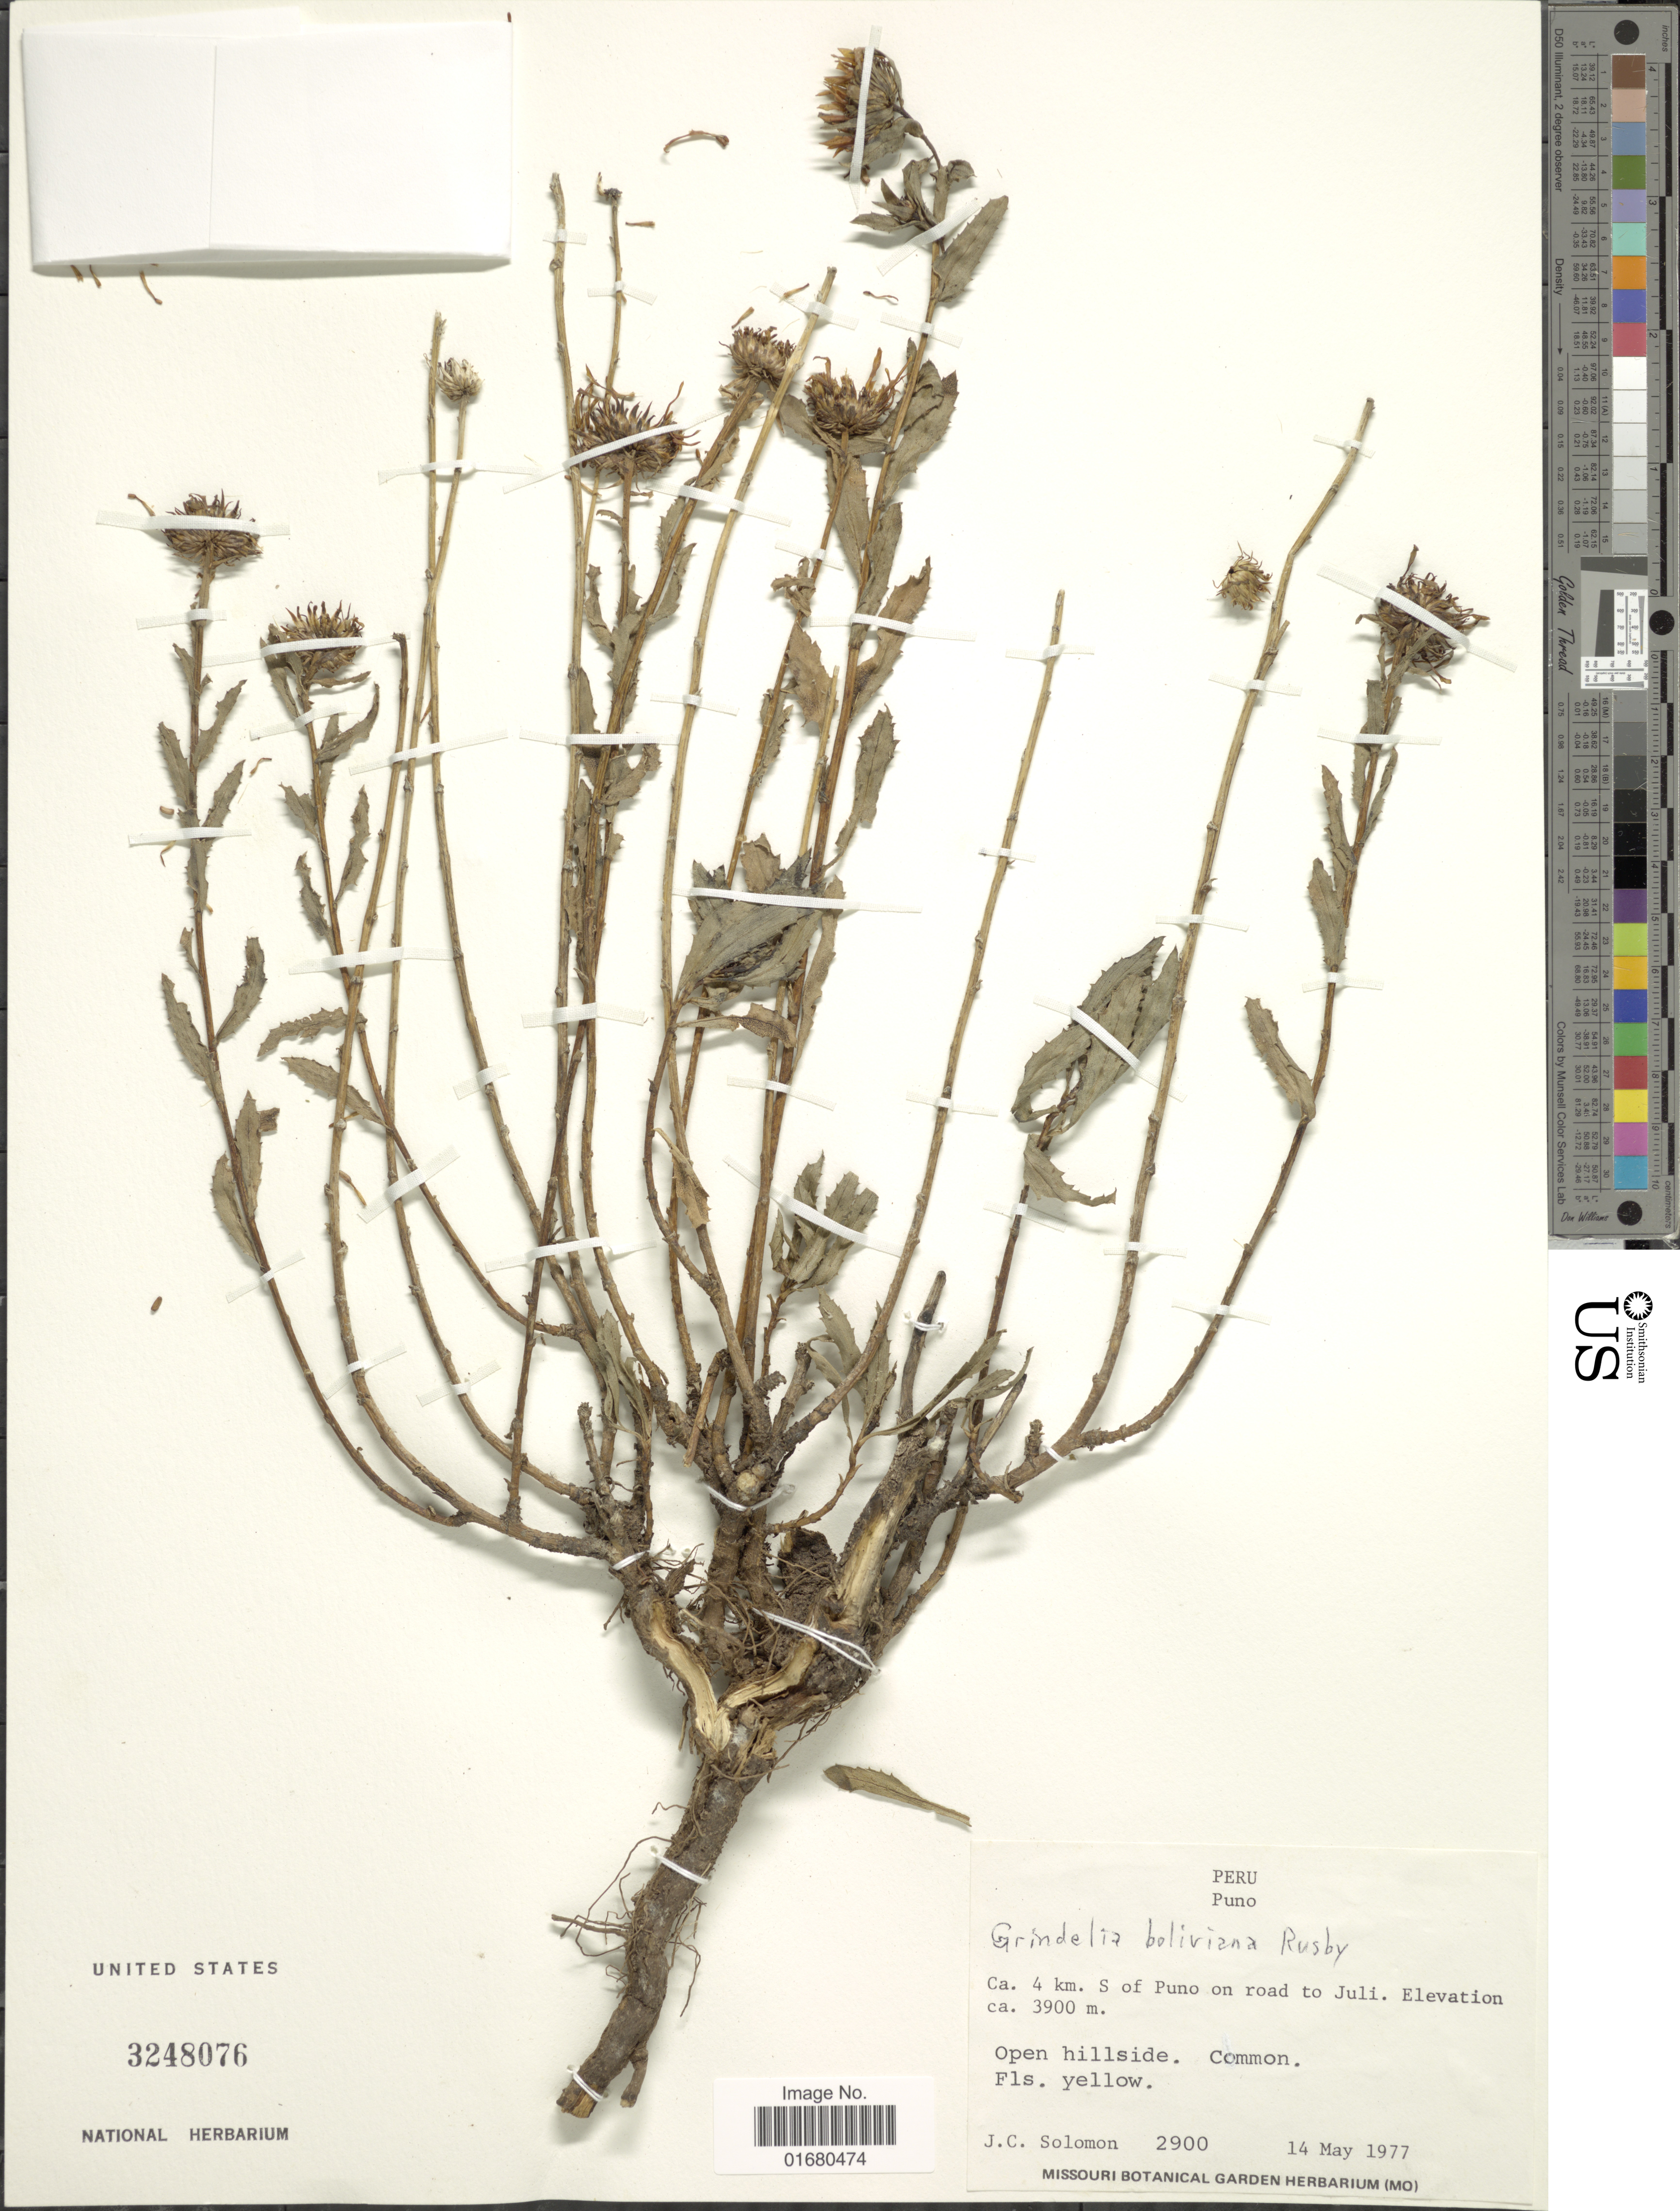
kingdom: Plantae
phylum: Tracheophyta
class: Magnoliopsida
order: Asterales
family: Asteraceae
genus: Grindelia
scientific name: Grindelia boliviana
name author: Rusby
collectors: J. C. Solomon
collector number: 2900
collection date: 1977-05-14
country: Peru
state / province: Puno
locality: Ca, 4 km. S of Puno on road to Juli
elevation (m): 3900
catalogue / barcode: US 3248076